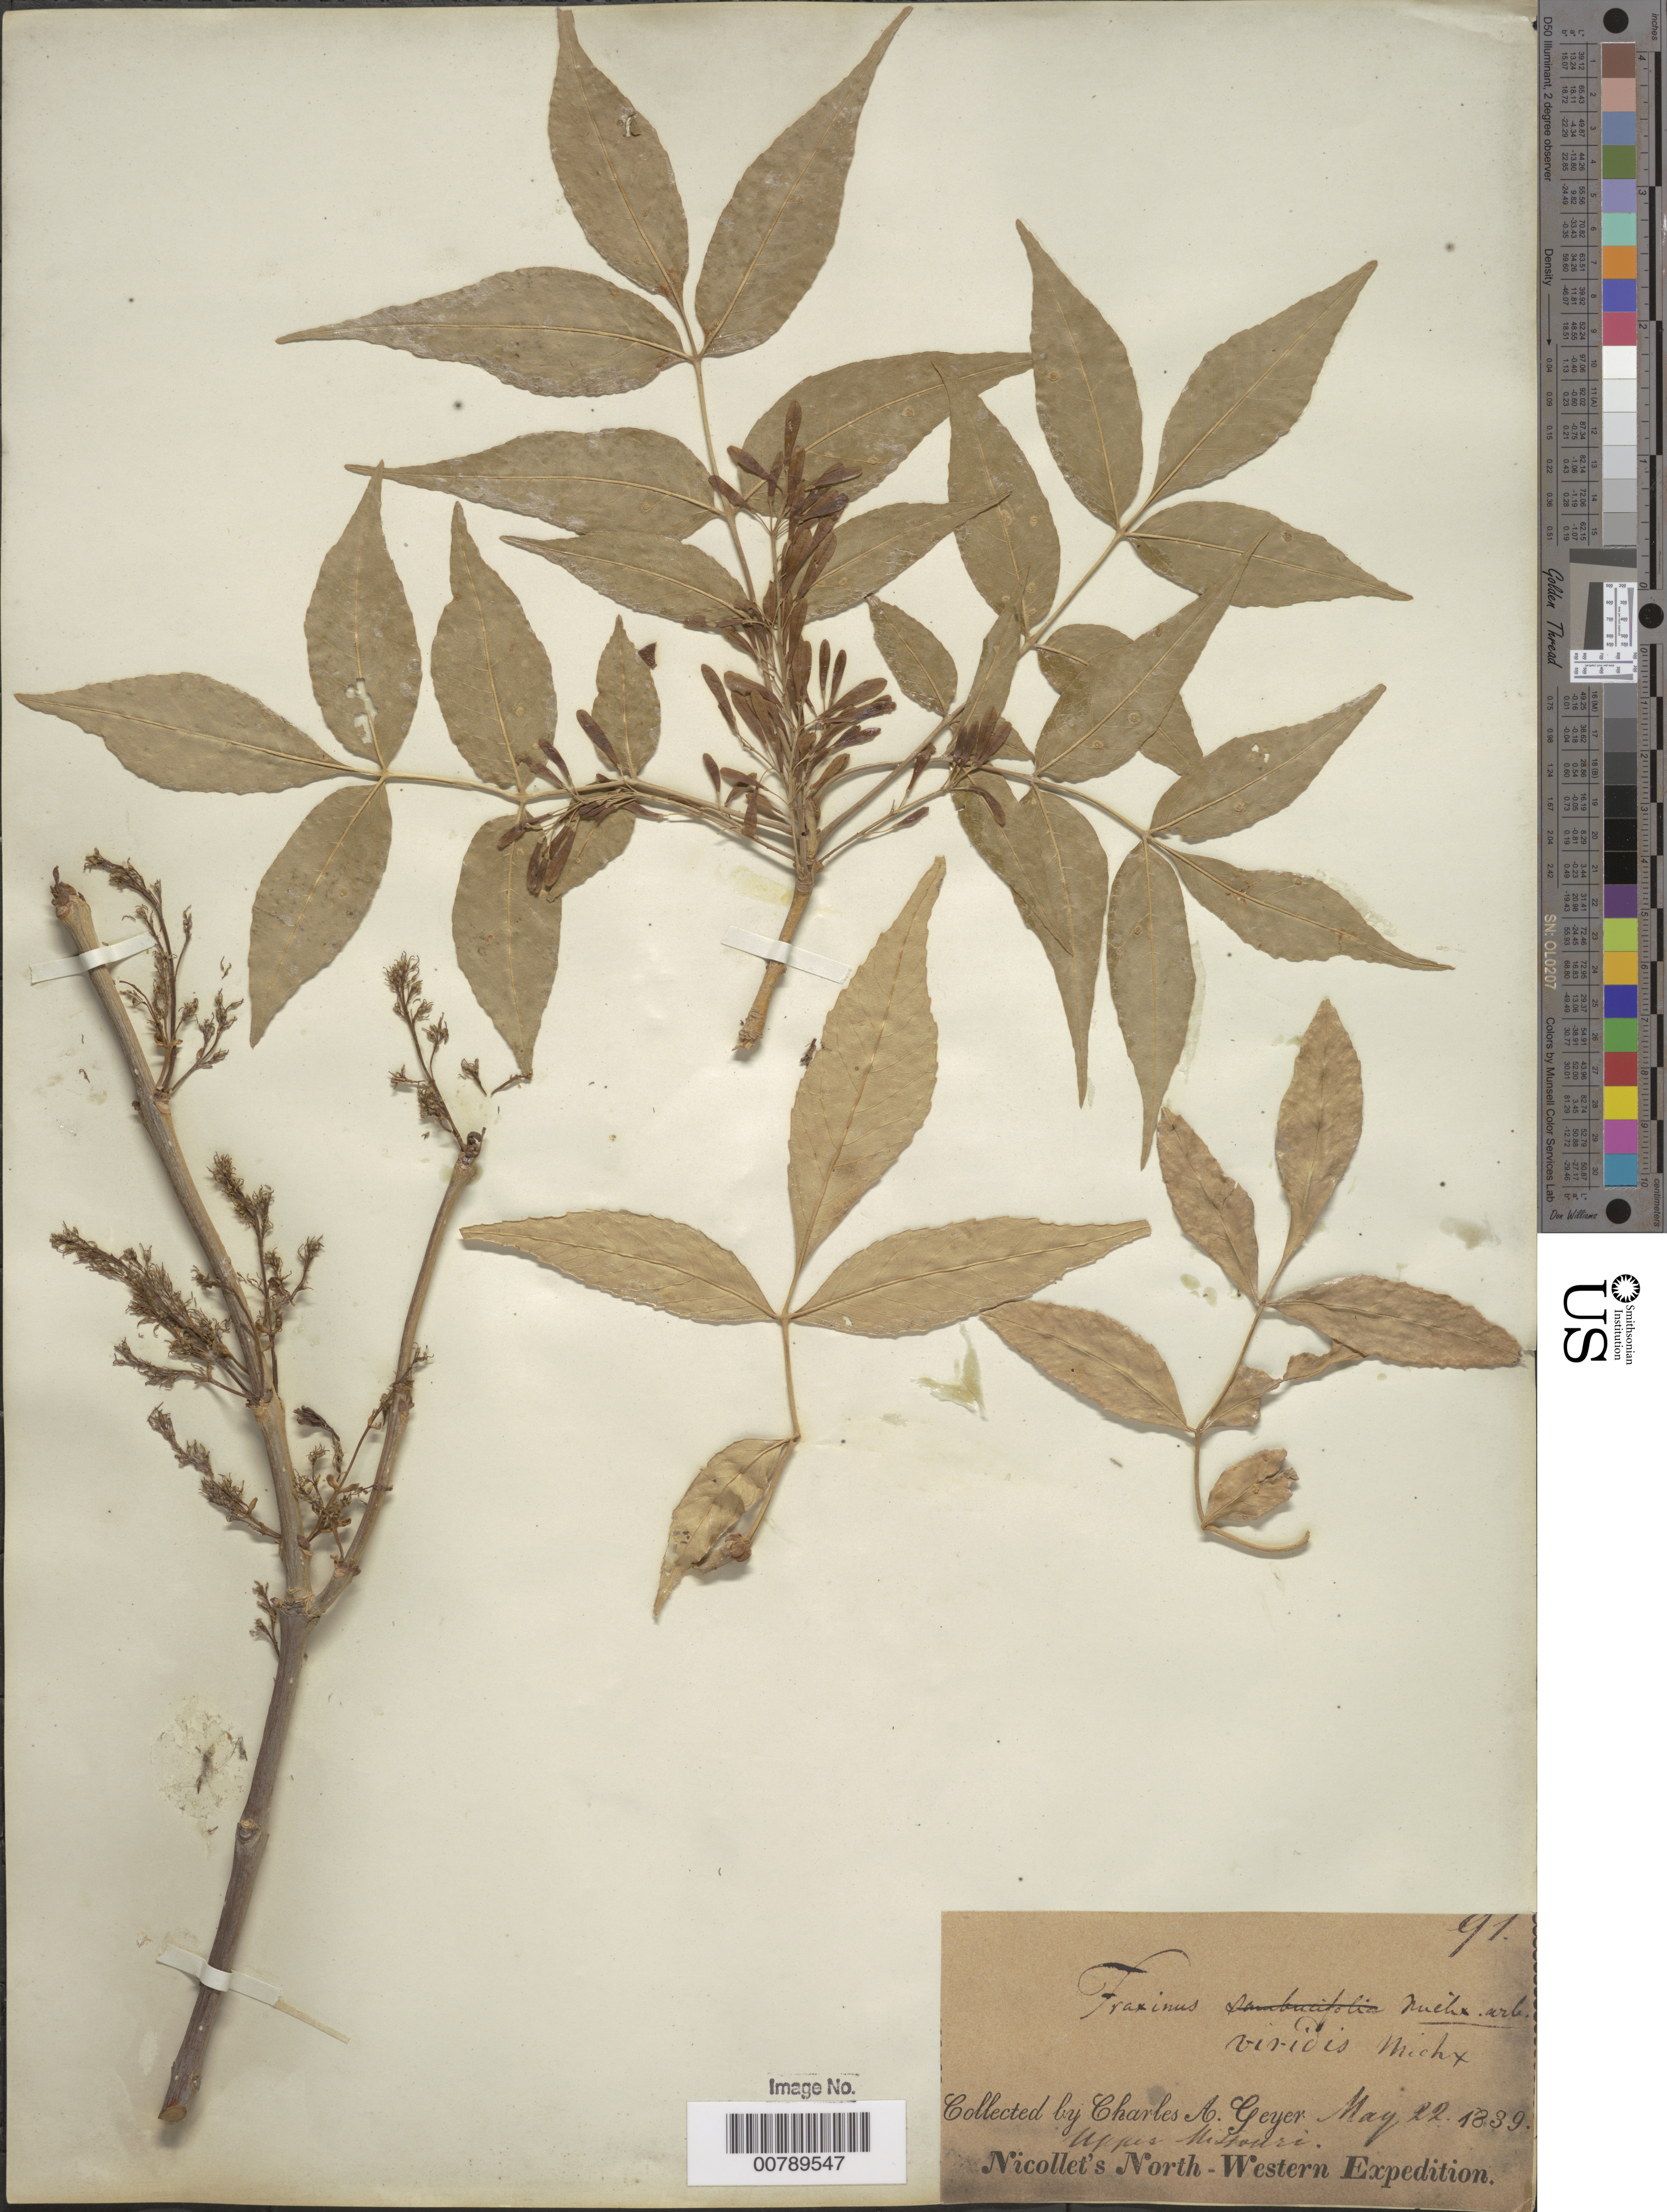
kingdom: Plantae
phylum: Tracheophyta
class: Magnoliopsida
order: Lamiales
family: Oleaceae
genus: Fraxinus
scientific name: Fraxinus pennsylvanica var. lanceolata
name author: Sarg.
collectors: C. A. Geyer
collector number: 91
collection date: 1839-05-22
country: United States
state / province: Missouri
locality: Upper Missouri.